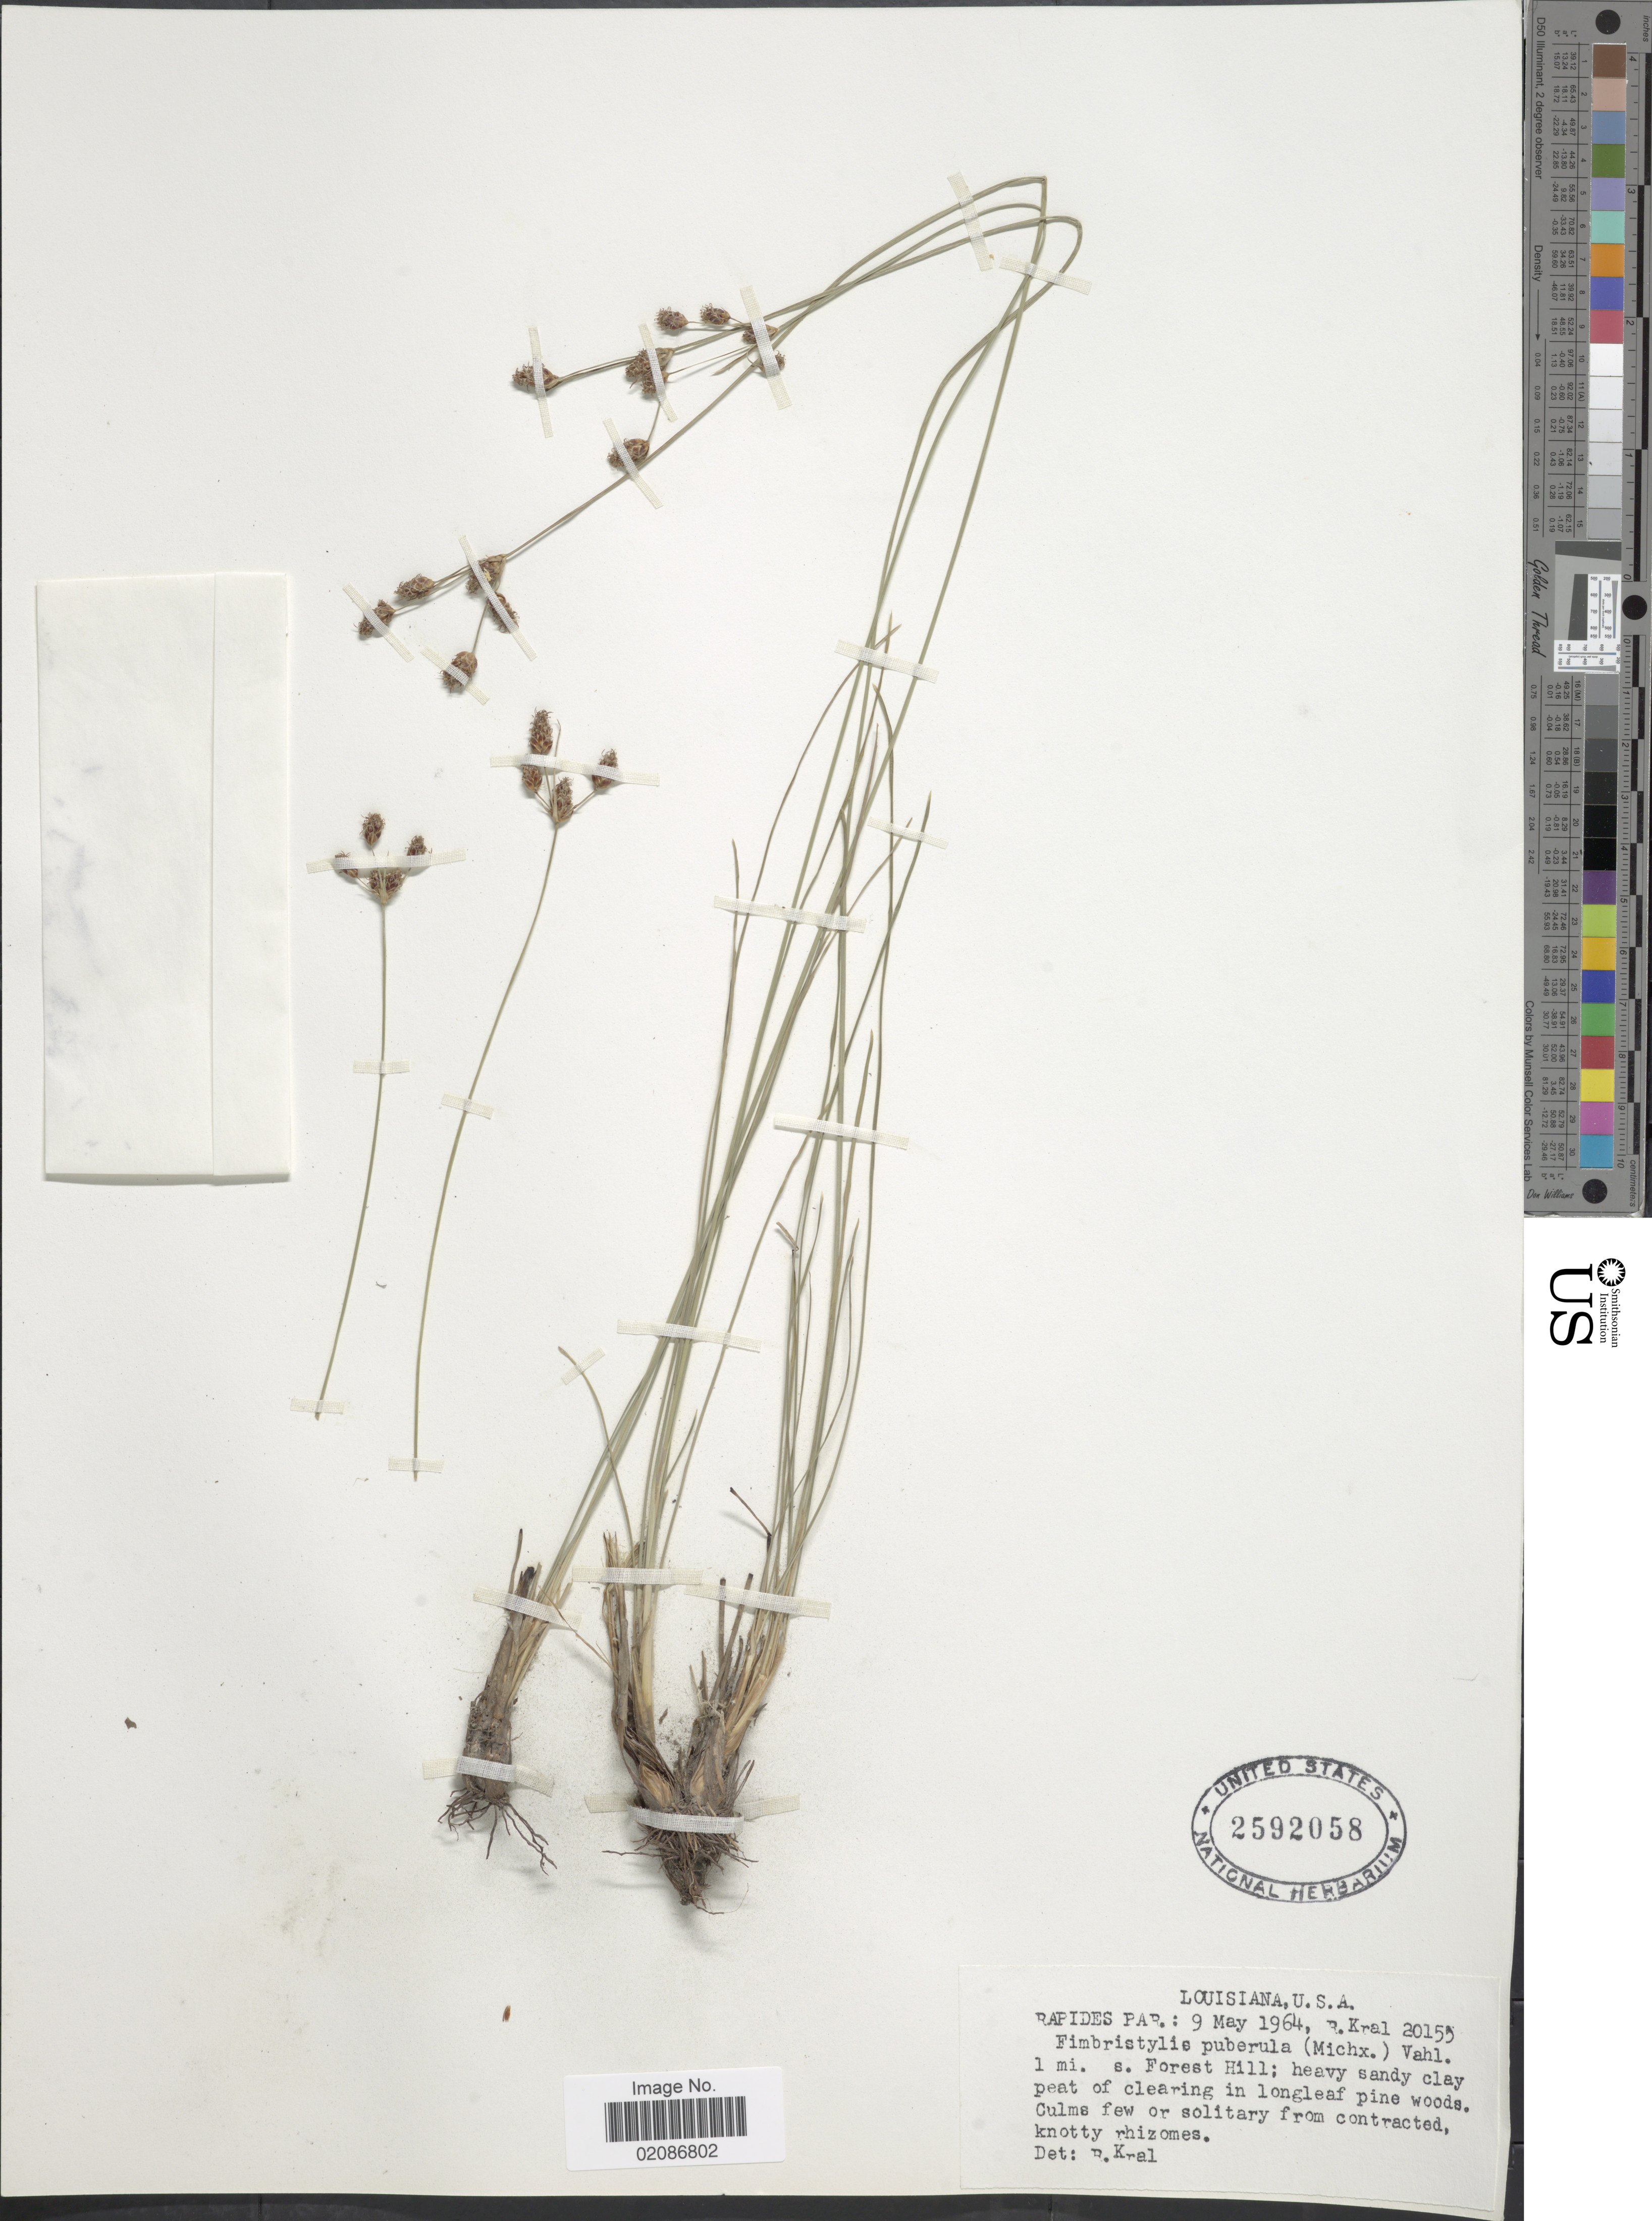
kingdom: Plantae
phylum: Tracheophyta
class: Liliopsida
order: Poales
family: Cyperaceae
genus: Fimbristylis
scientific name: Fimbristylis puberula var. puberula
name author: (Michx.) Vahl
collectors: R. Kral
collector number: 20155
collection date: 1964-05-09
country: United States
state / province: Louisiana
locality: Rapides Par: 1 mi. s. Forest Hill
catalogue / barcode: US 2592058